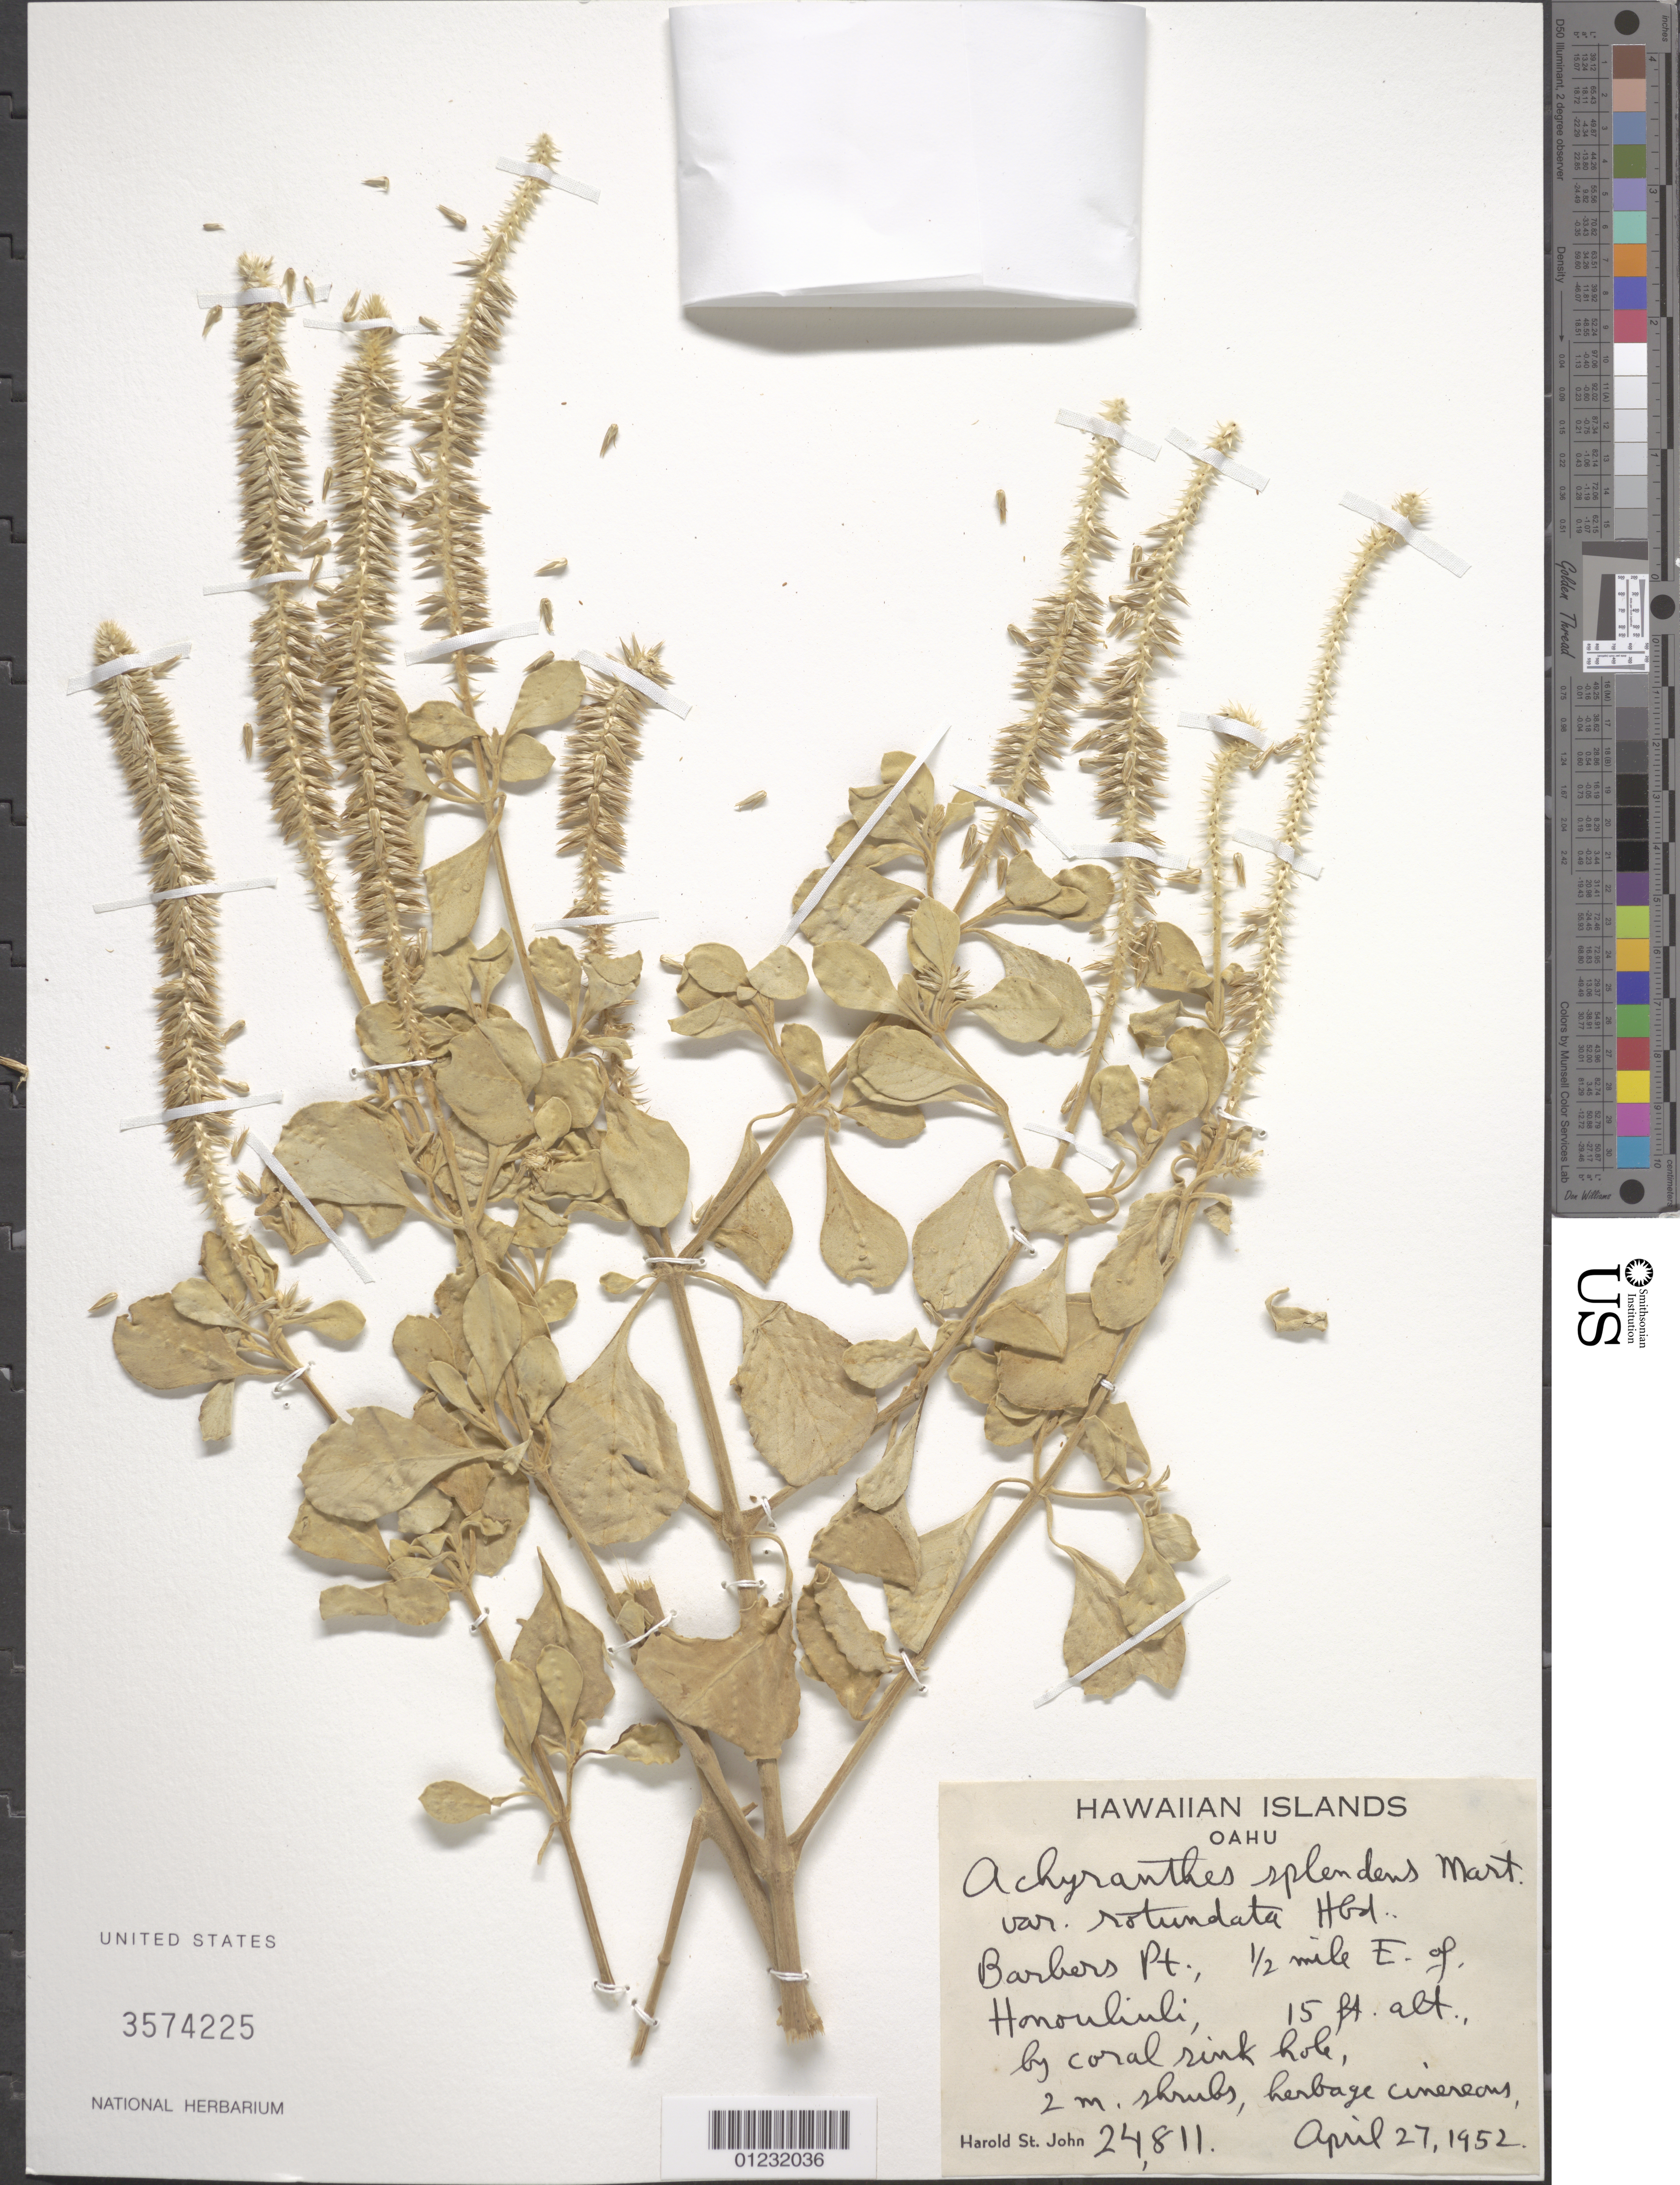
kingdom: Plantae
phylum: Tracheophyta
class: Magnoliopsida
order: Caryophyllales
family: Amaranthaceae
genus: Achyranthes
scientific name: Achyranthes splendens var. rotundata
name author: Hillebr.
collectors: H. St. John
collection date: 1952-04-27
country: United States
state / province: Hawaii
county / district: Honolulu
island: Oahu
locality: Barber's Pt., 1/2 mile East of Honuliuli.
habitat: By coral sink hole.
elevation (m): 5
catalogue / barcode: US 3574225